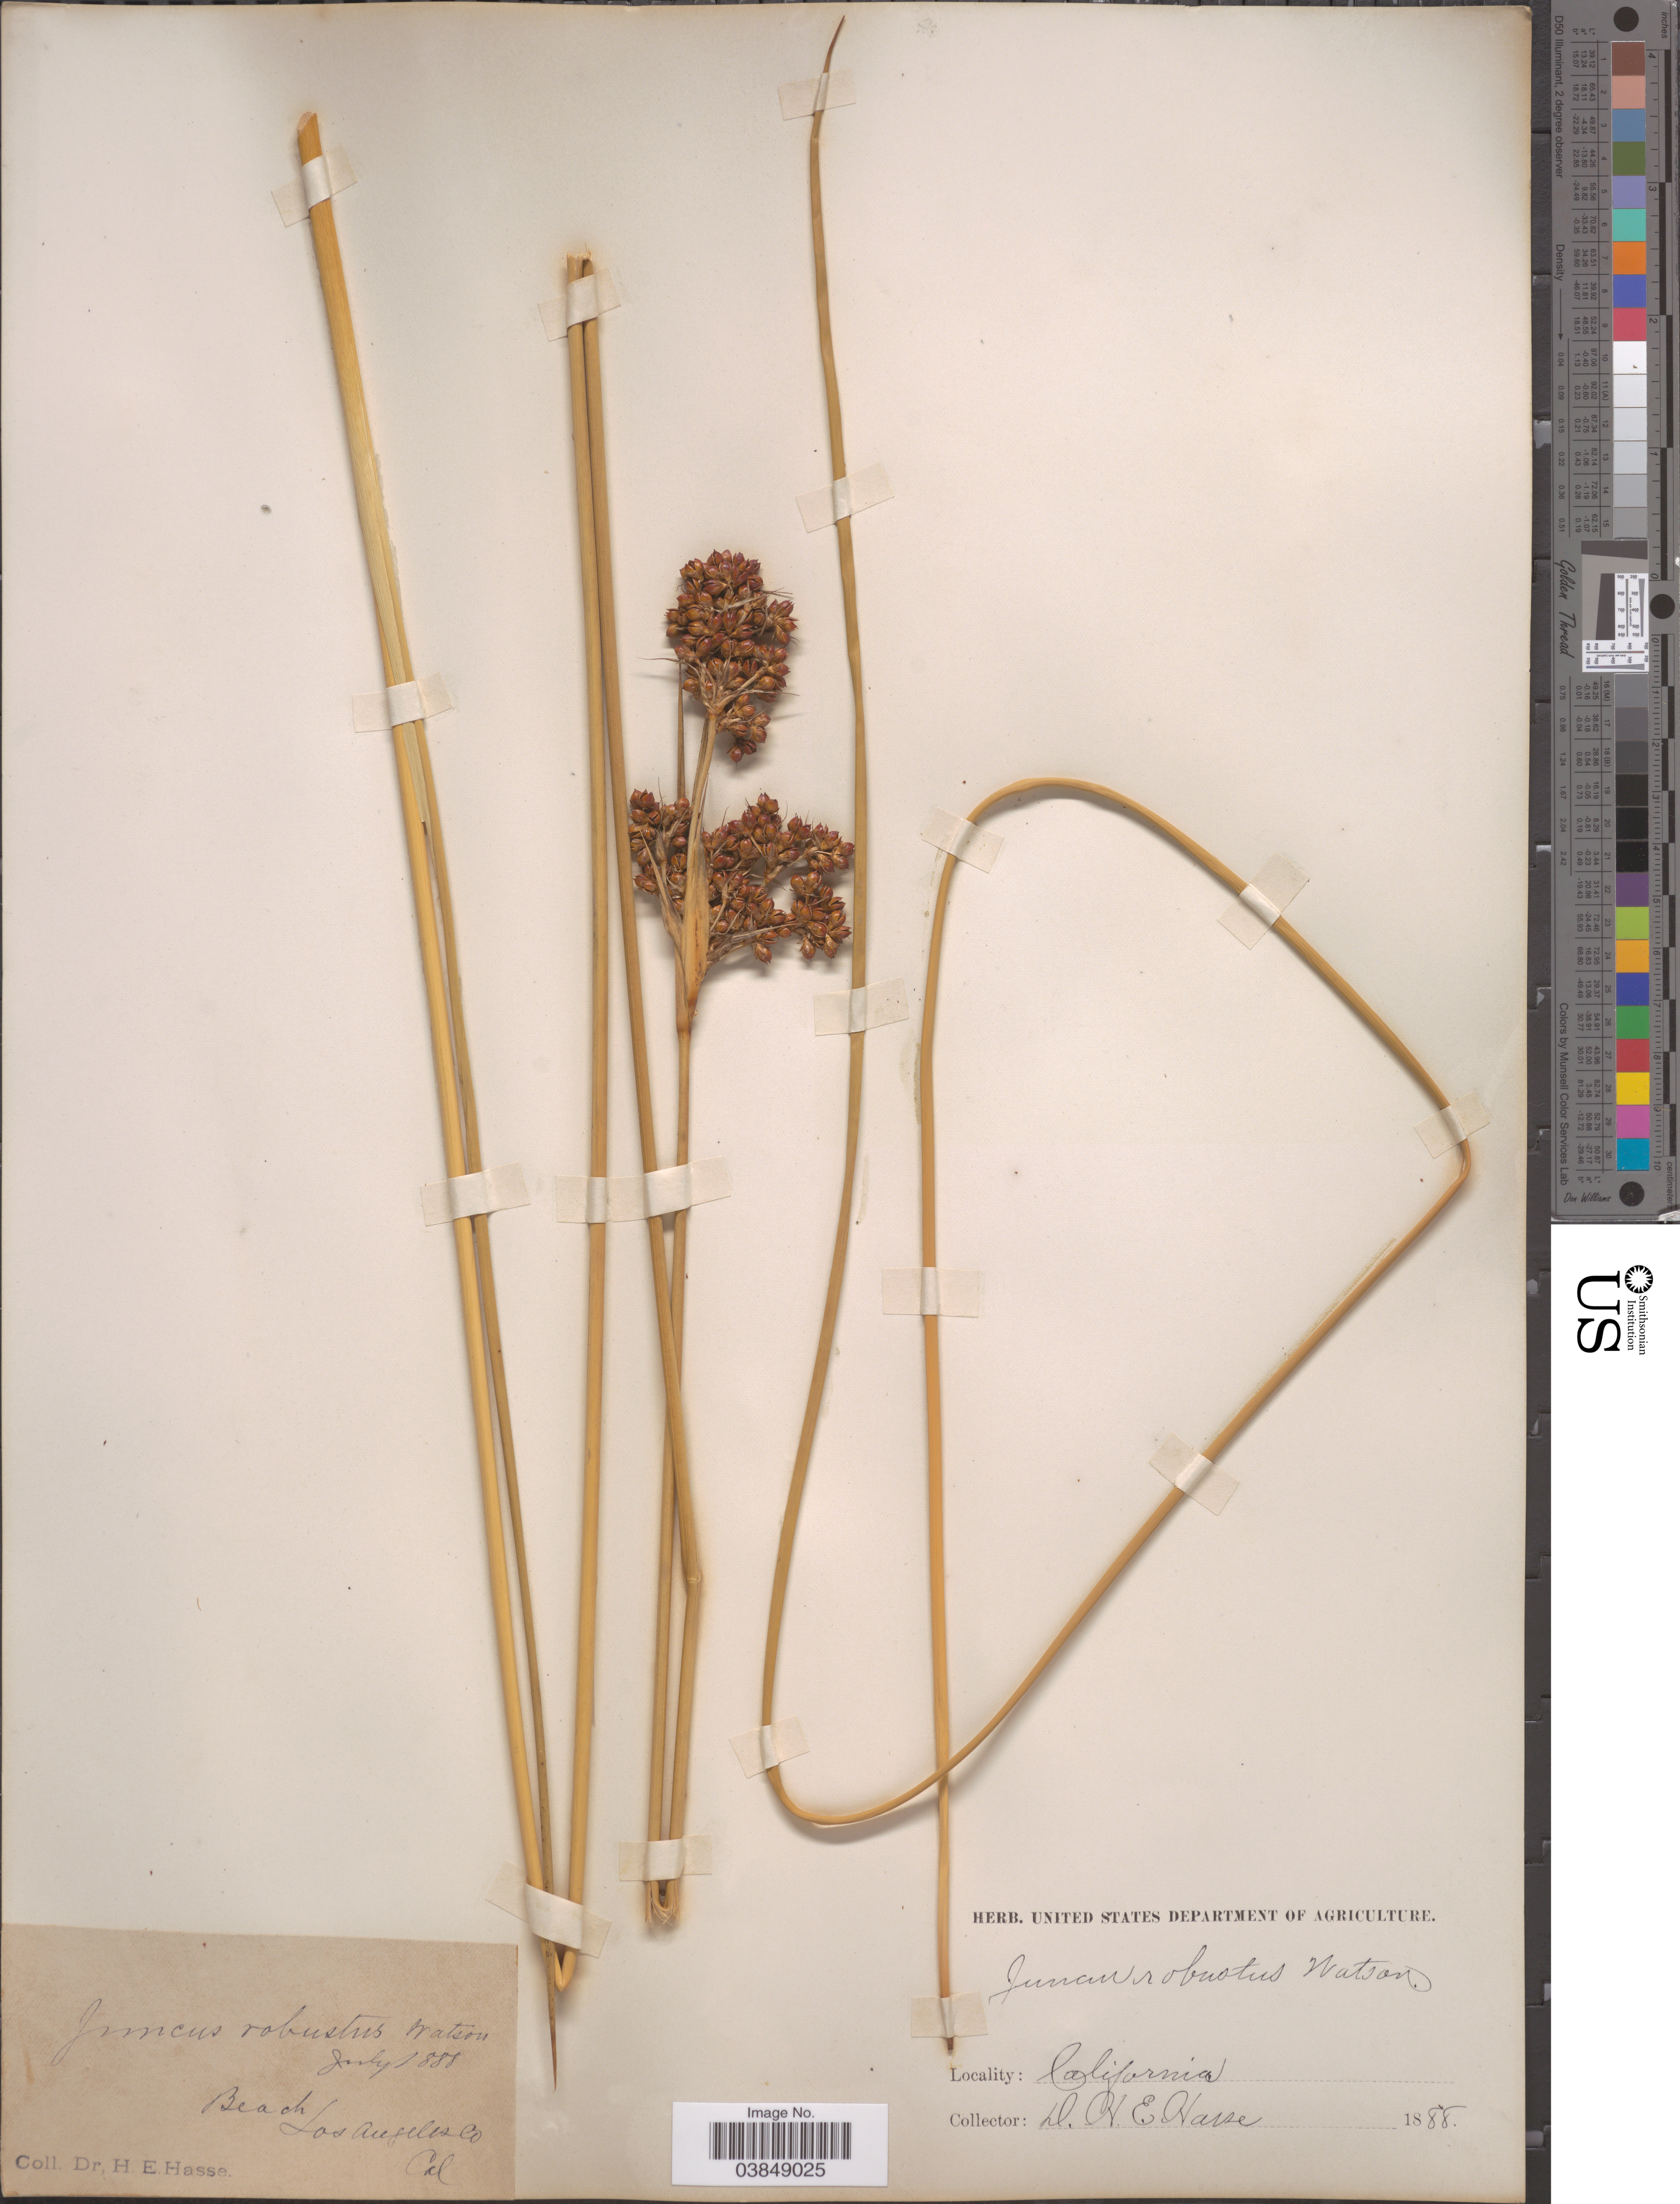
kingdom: Plantae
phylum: Tracheophyta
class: Liliopsida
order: Poales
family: Juncaceae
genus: Juncus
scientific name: Juncus acutus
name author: L.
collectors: H. E. Hasse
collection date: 1888-07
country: United States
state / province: California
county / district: Los Angeles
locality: Beach. Los Angeles Co.